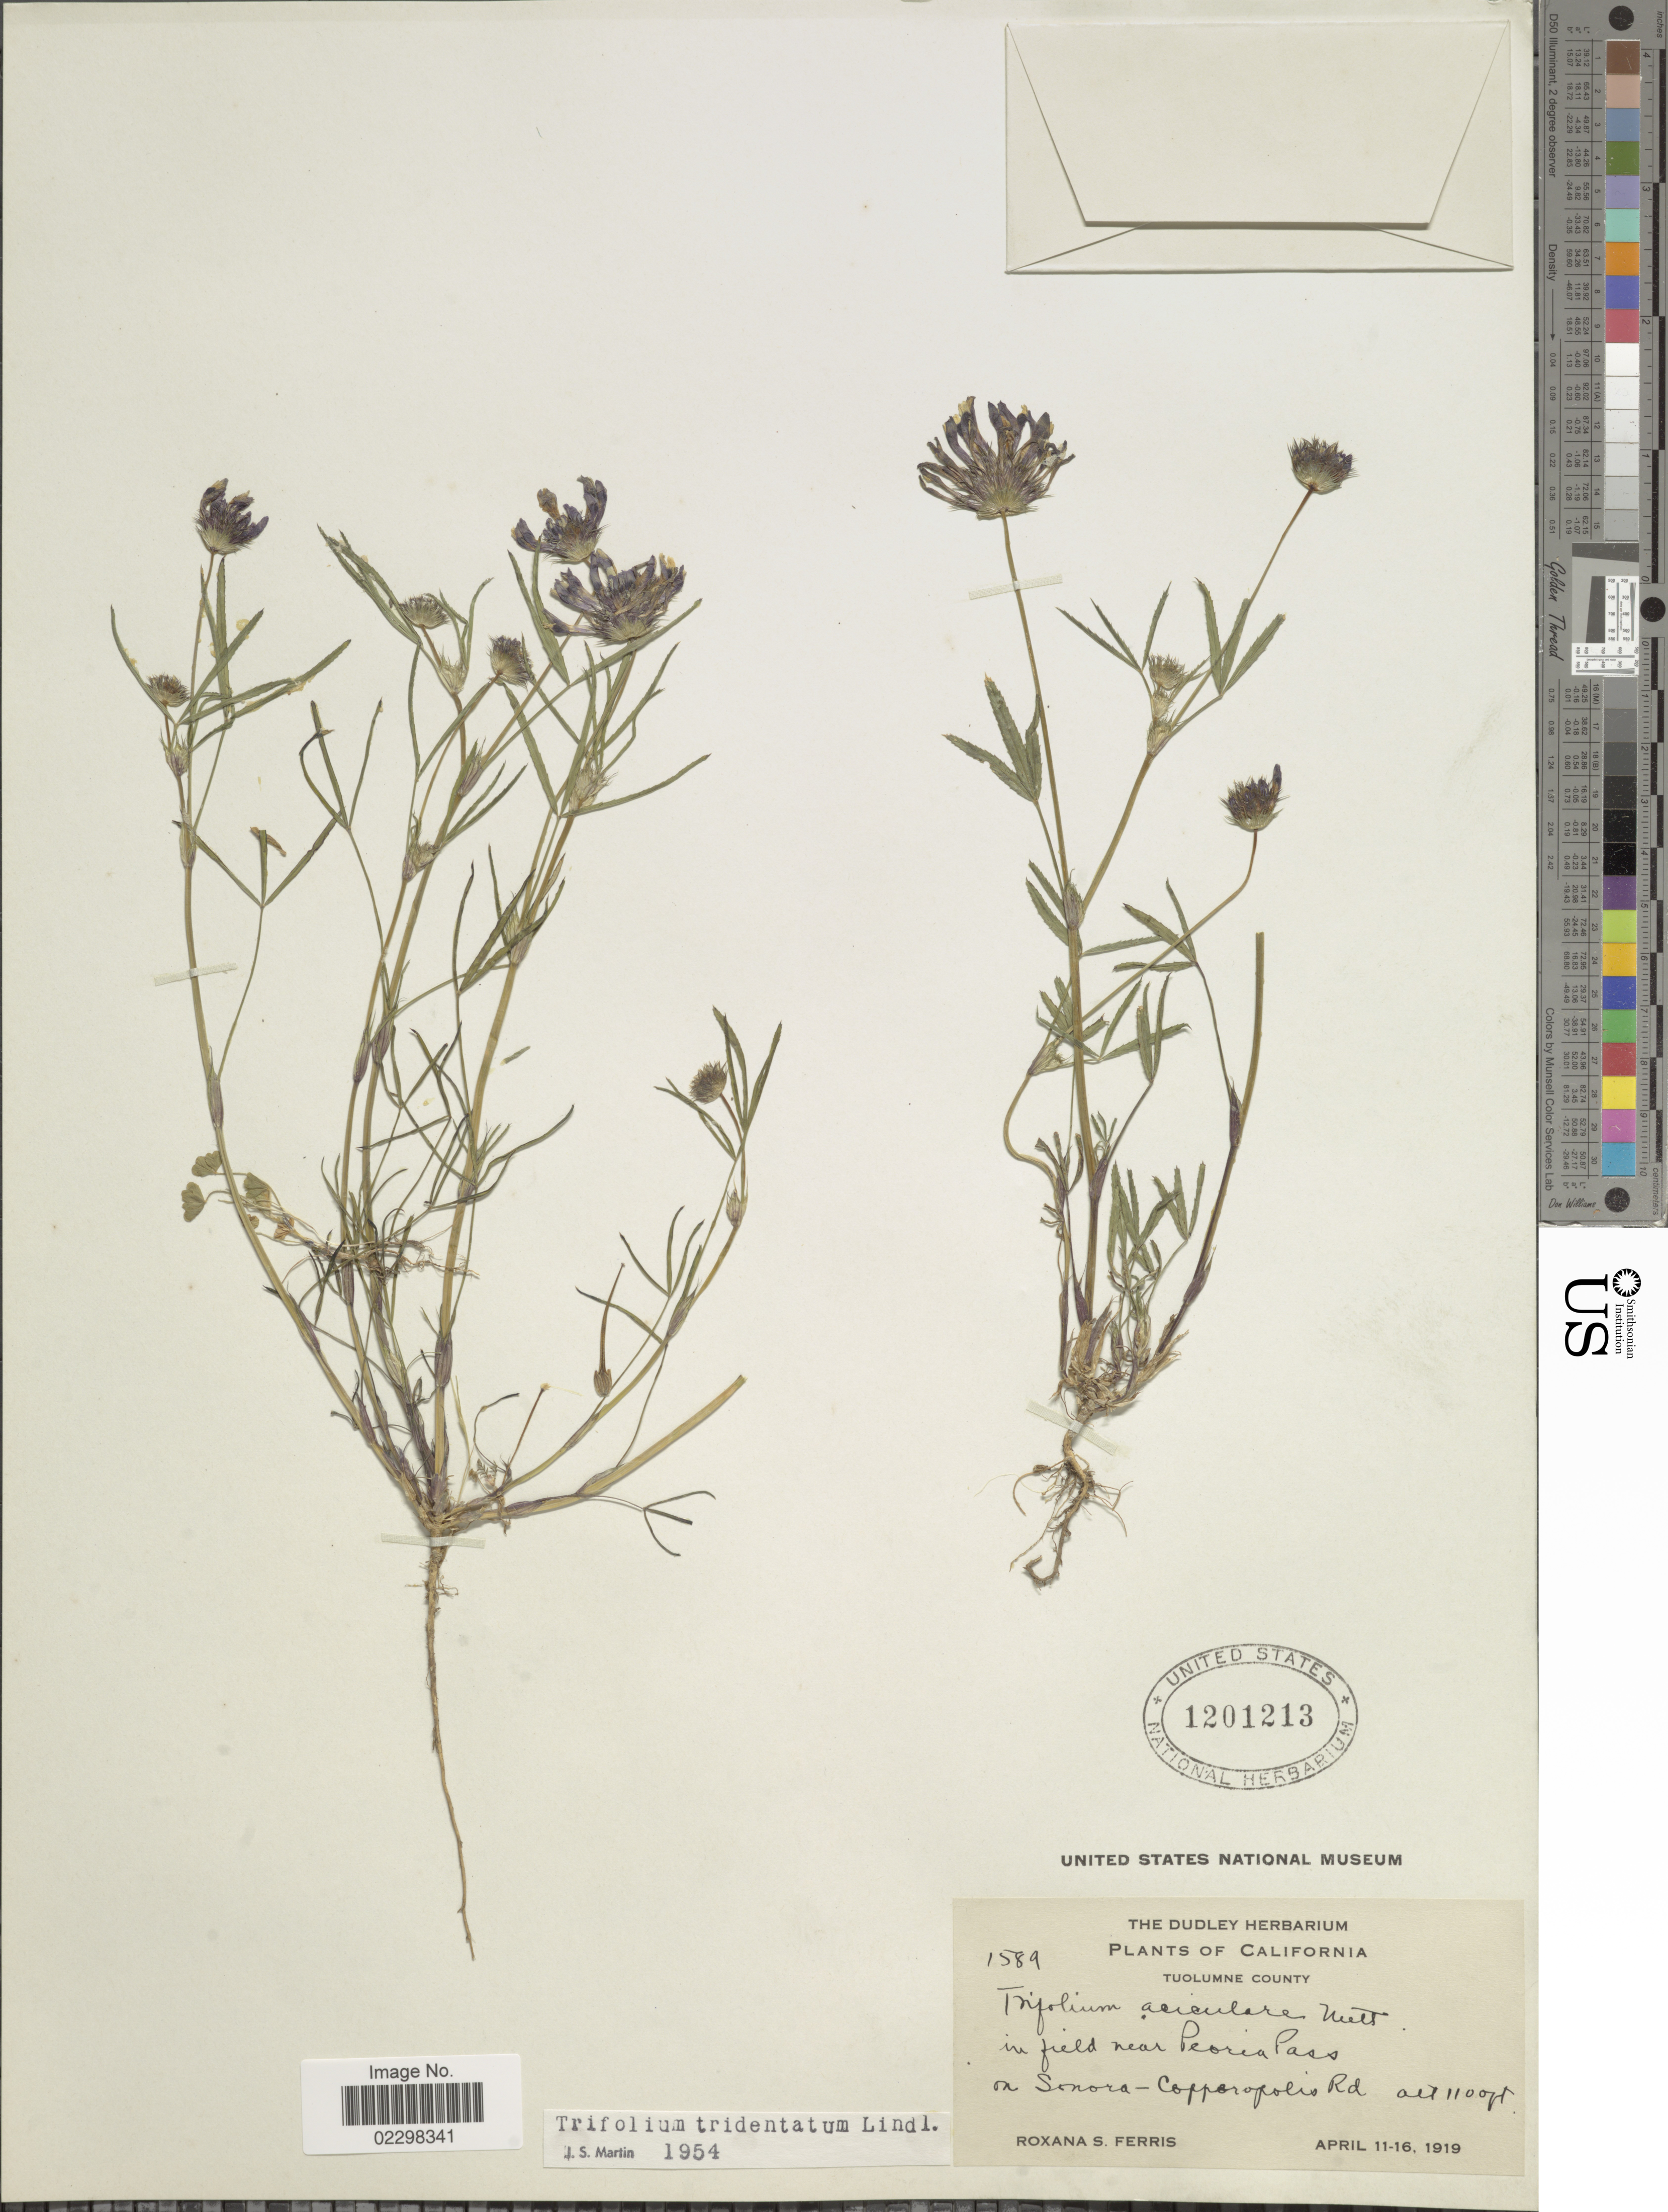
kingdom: Plantae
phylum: Tracheophyta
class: Magnoliopsida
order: Fabales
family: Fabaceae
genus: Trifolium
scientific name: Trifolium tridentatum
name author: Lindl.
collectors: R. S. Ferris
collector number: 1589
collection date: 1919-04-11/1919-04-16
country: United States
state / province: California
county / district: Tuolumne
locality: California, Tuolumne County. In field near Peoria Pass, on Sonora - Copperopolis Rd.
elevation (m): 335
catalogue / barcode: US 1201213